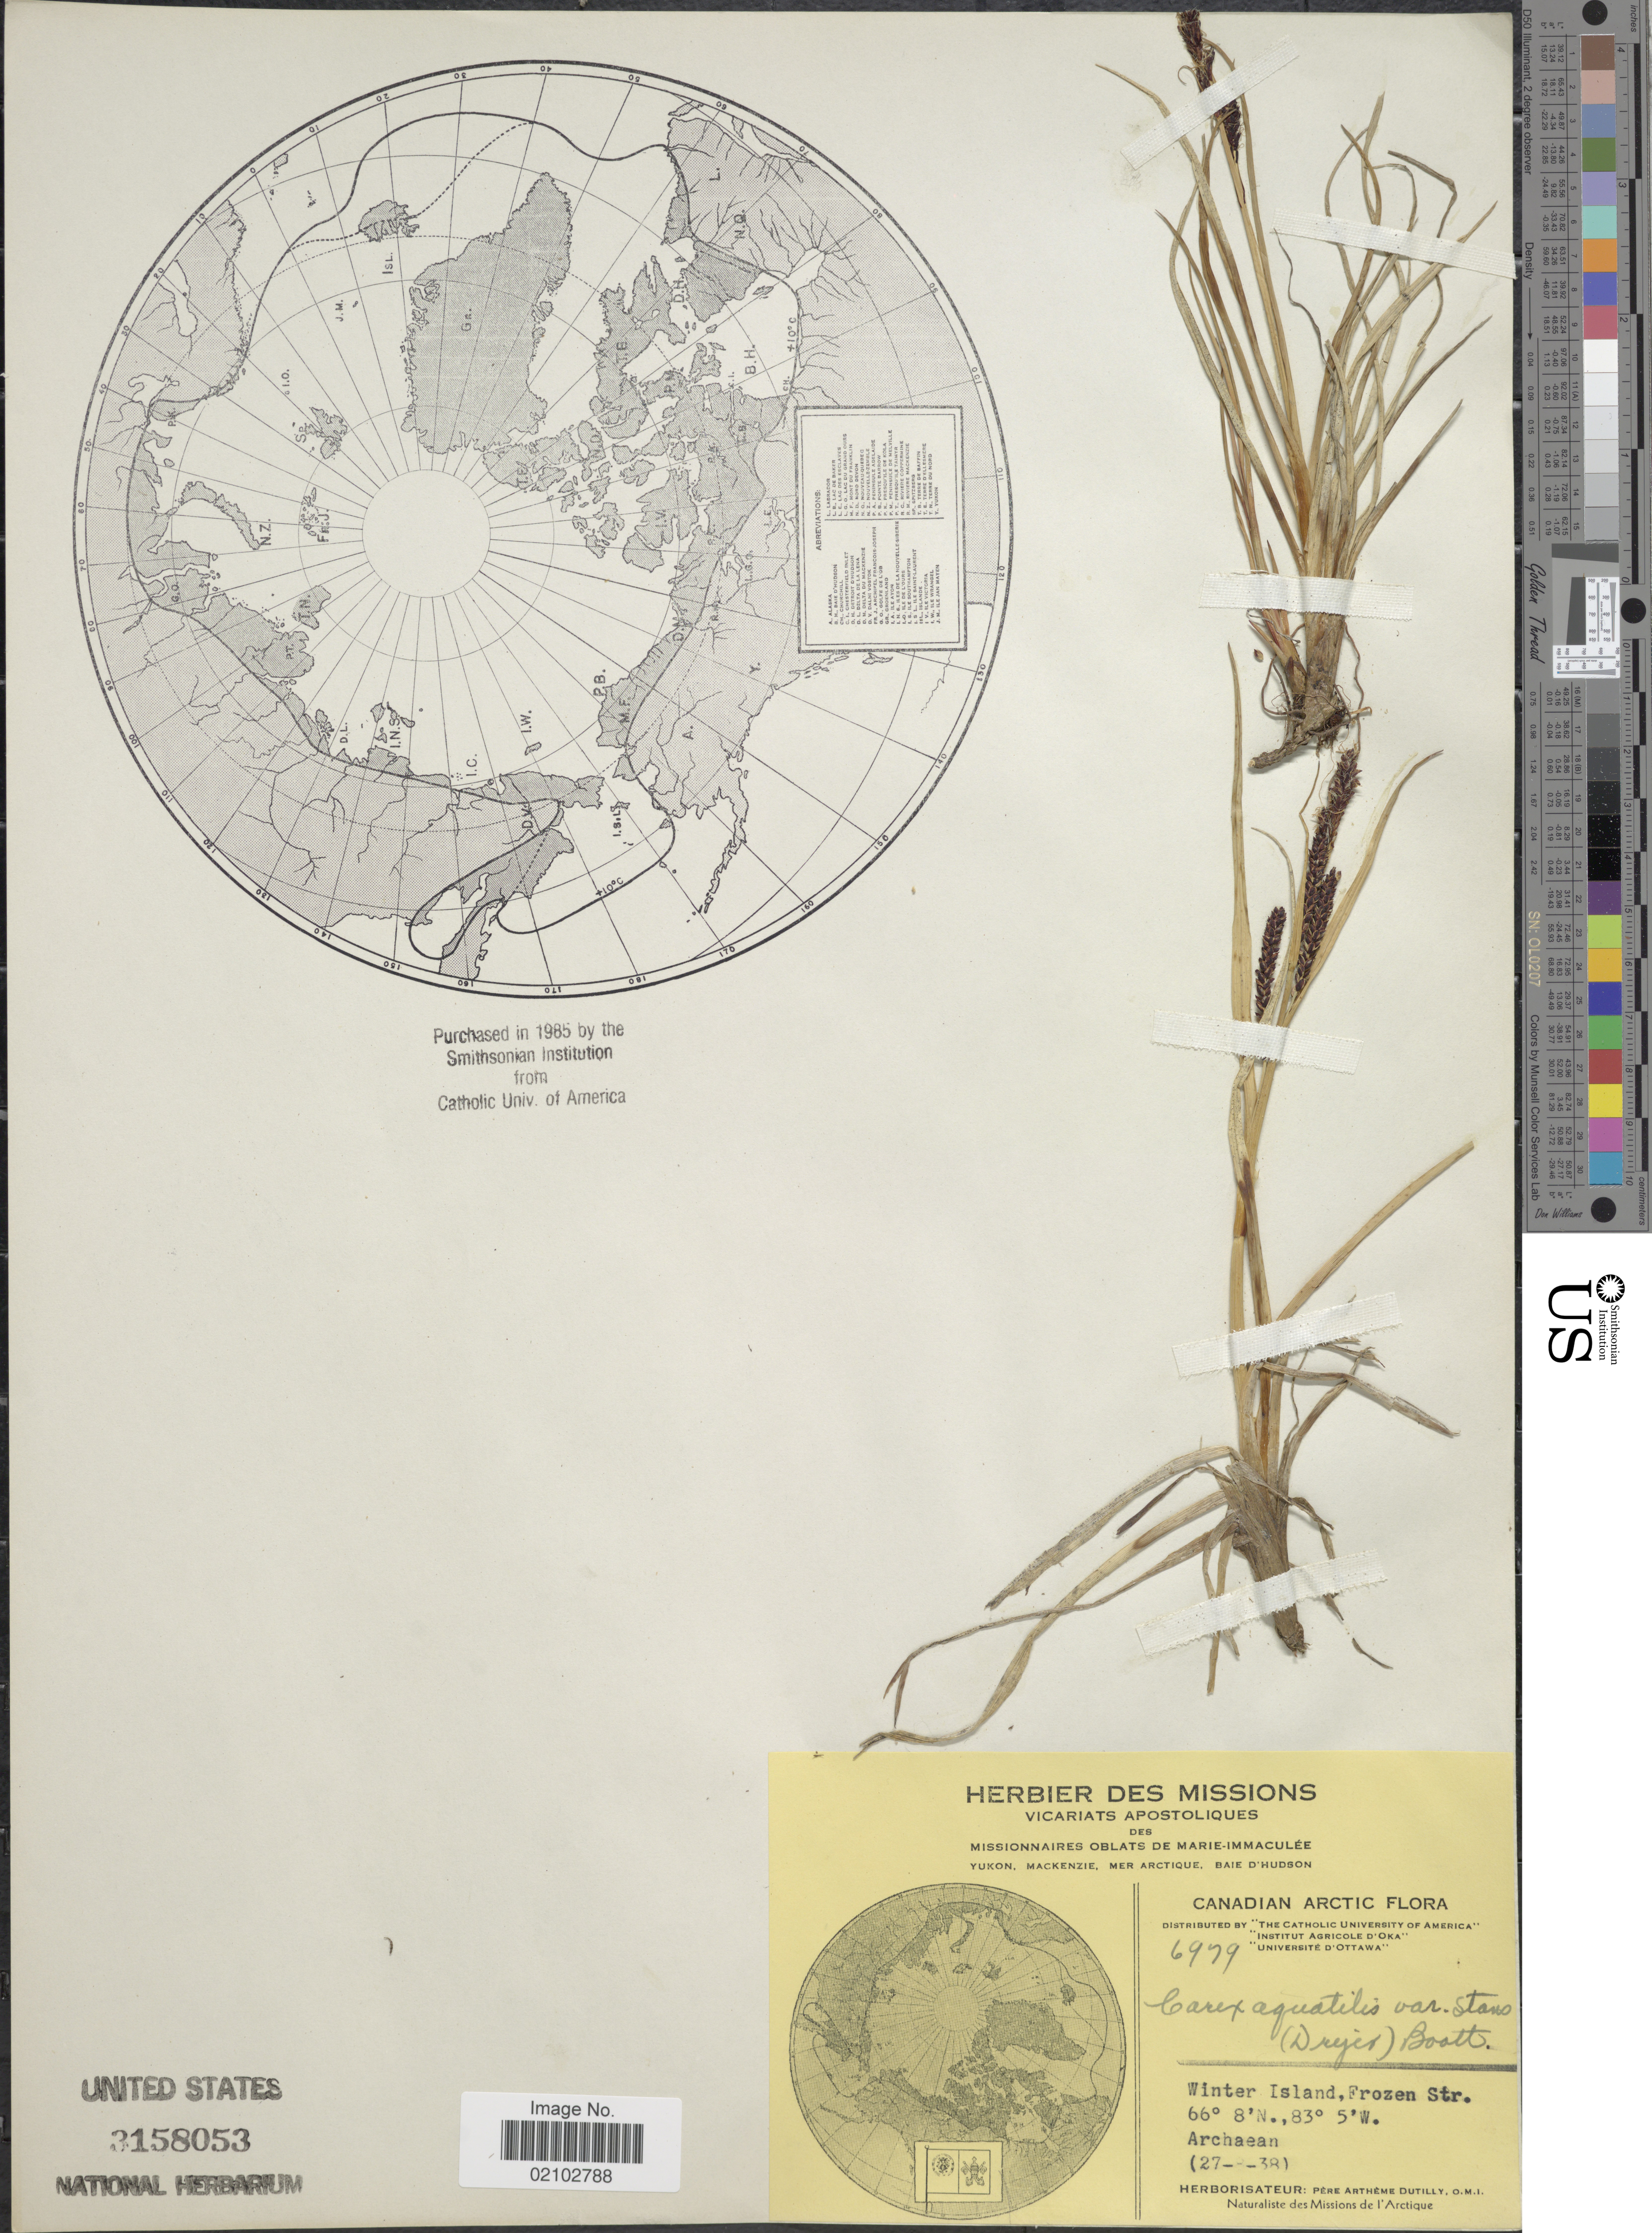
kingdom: Plantae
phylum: Tracheophyta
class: Liliopsida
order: Poales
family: Cyperaceae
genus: Carex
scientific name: Carex aquatilis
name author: Wahlenb.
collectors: A. Dutilly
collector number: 6979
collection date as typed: Transcribed d/m/y: 27/8/39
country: Canada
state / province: Nunavut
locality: Canadian Arctic, Winter Island, Frozen Str.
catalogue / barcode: US 3158053